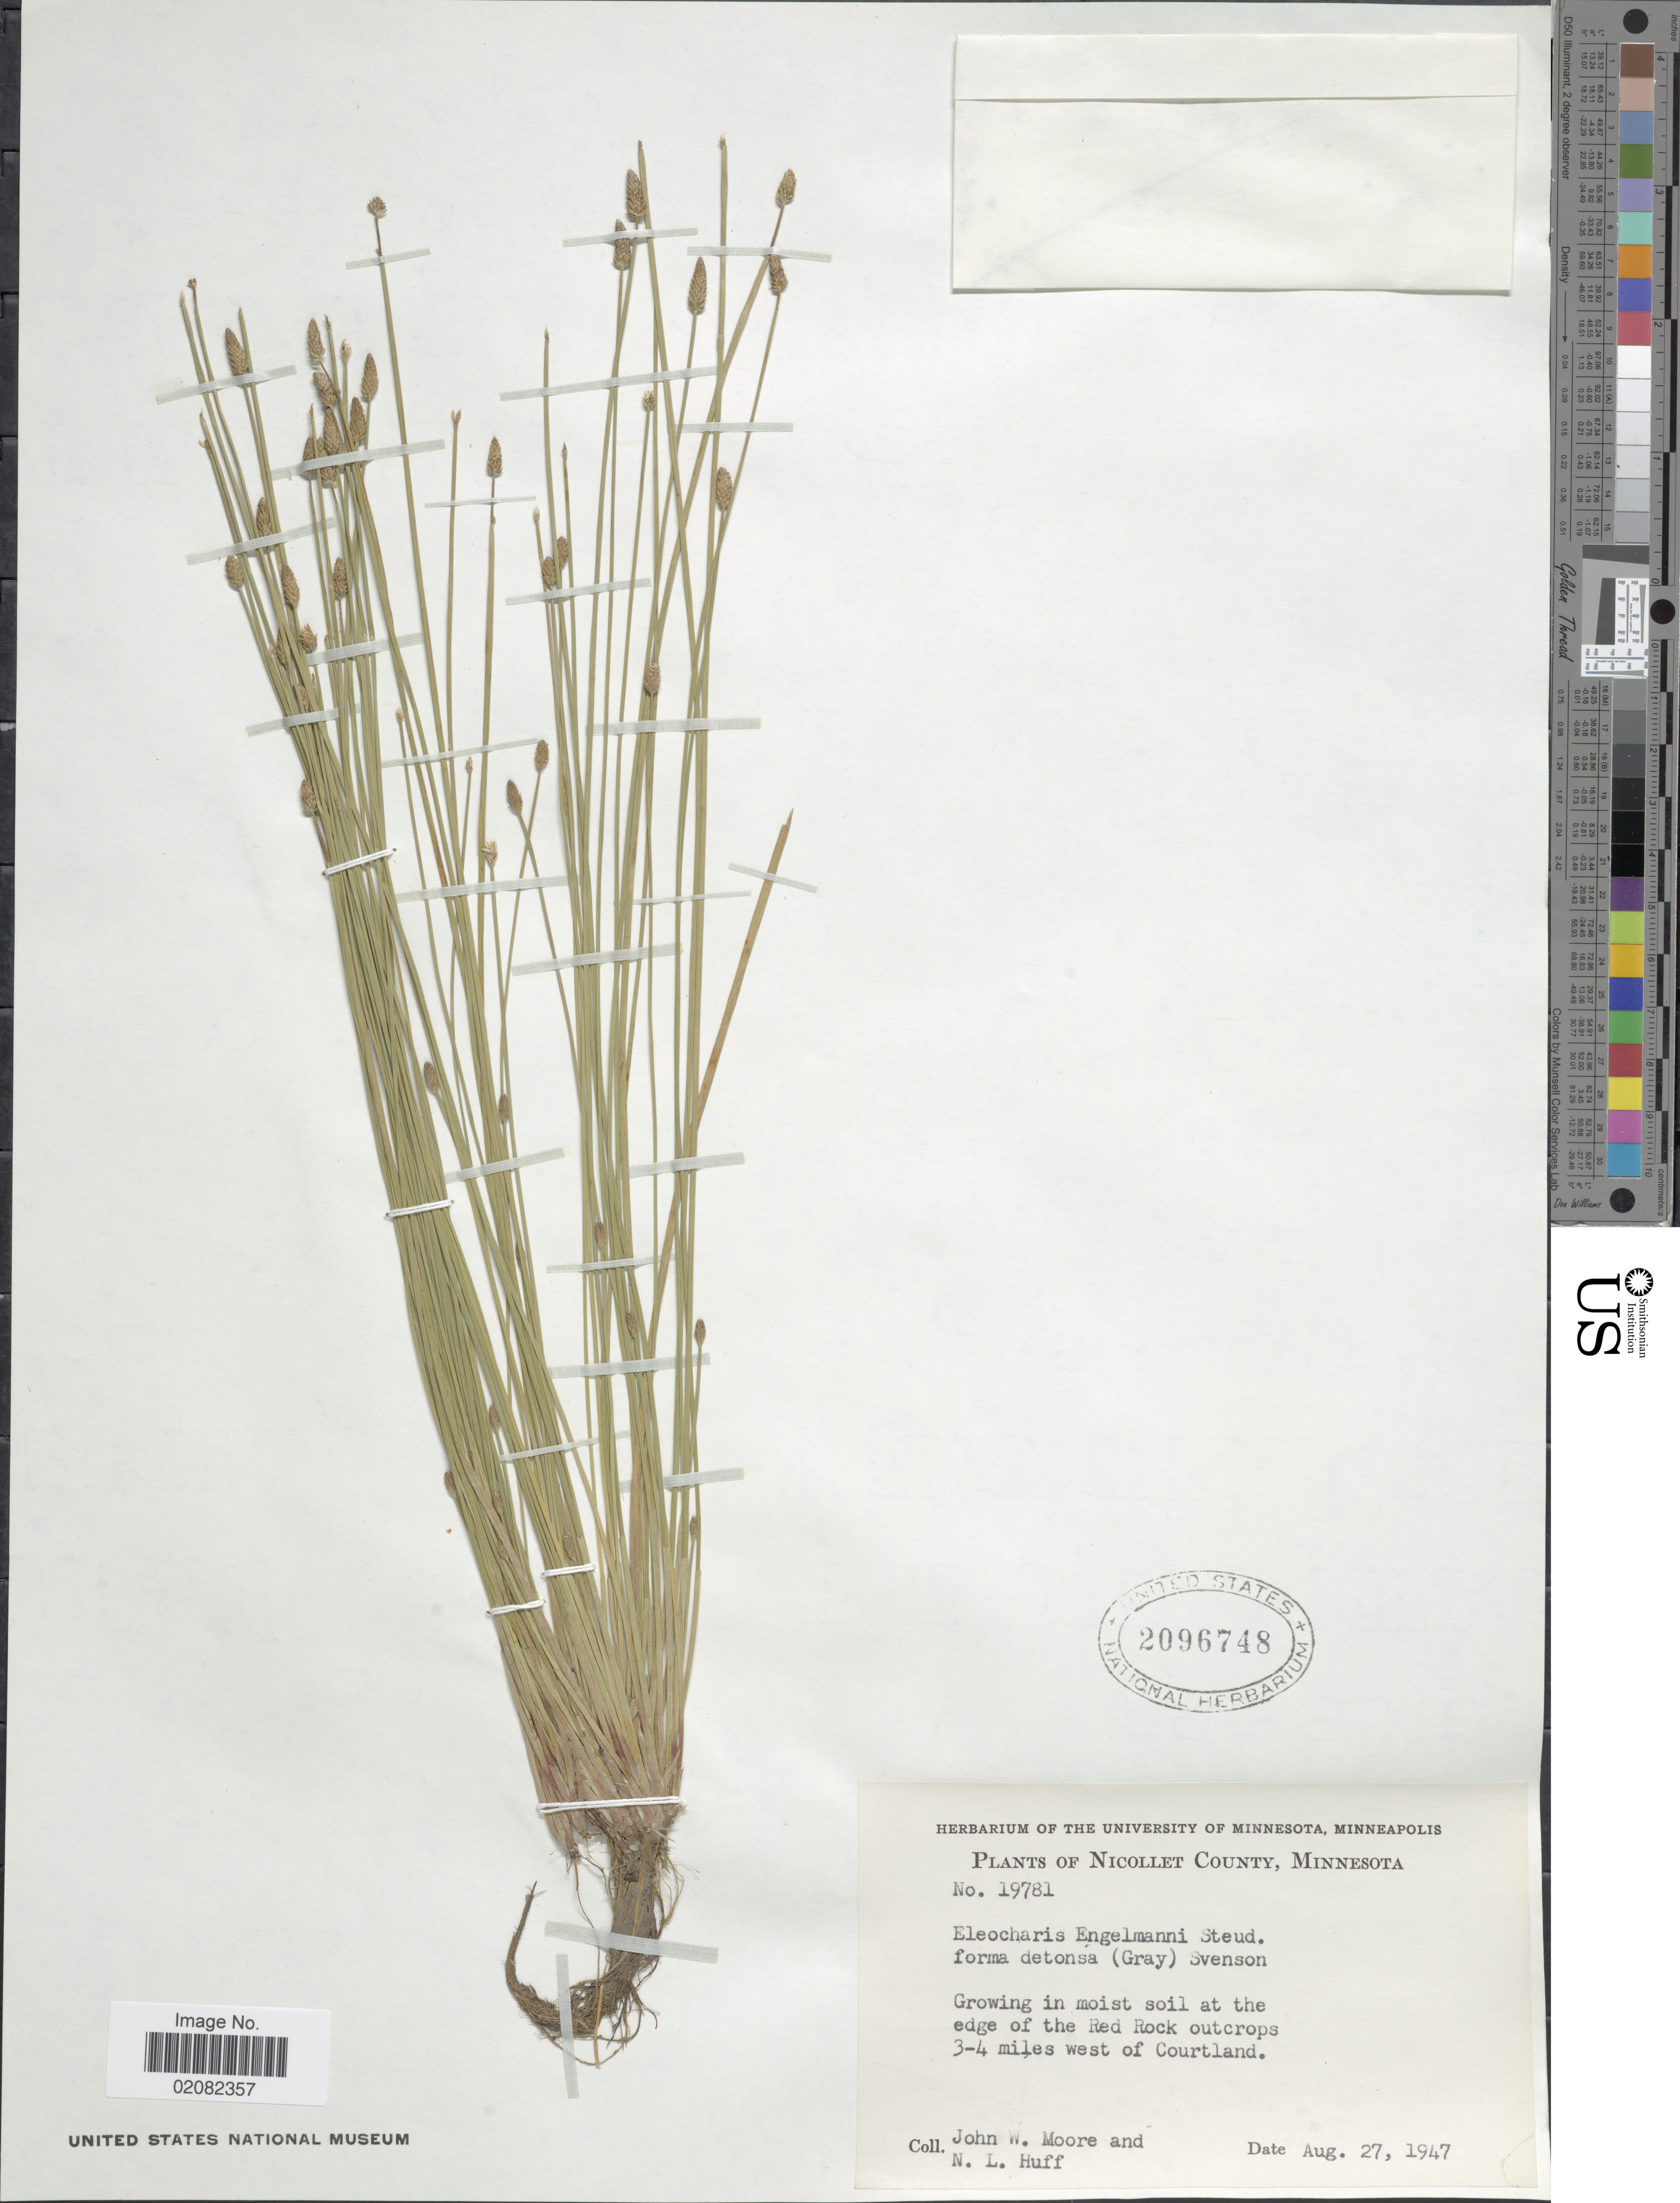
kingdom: Plantae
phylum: Tracheophyta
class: Liliopsida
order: Poales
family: Cyperaceae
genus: Eleocharis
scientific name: Eleocharis engelmannii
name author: Steud.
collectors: J. W. Moore & N. Huff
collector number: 19781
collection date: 1947-08-27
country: United States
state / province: Minnesota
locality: Nicollet County, Minnesota, At the edge of Red Rock outcrops 3-4 miles west of Courtland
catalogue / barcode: US 2096748